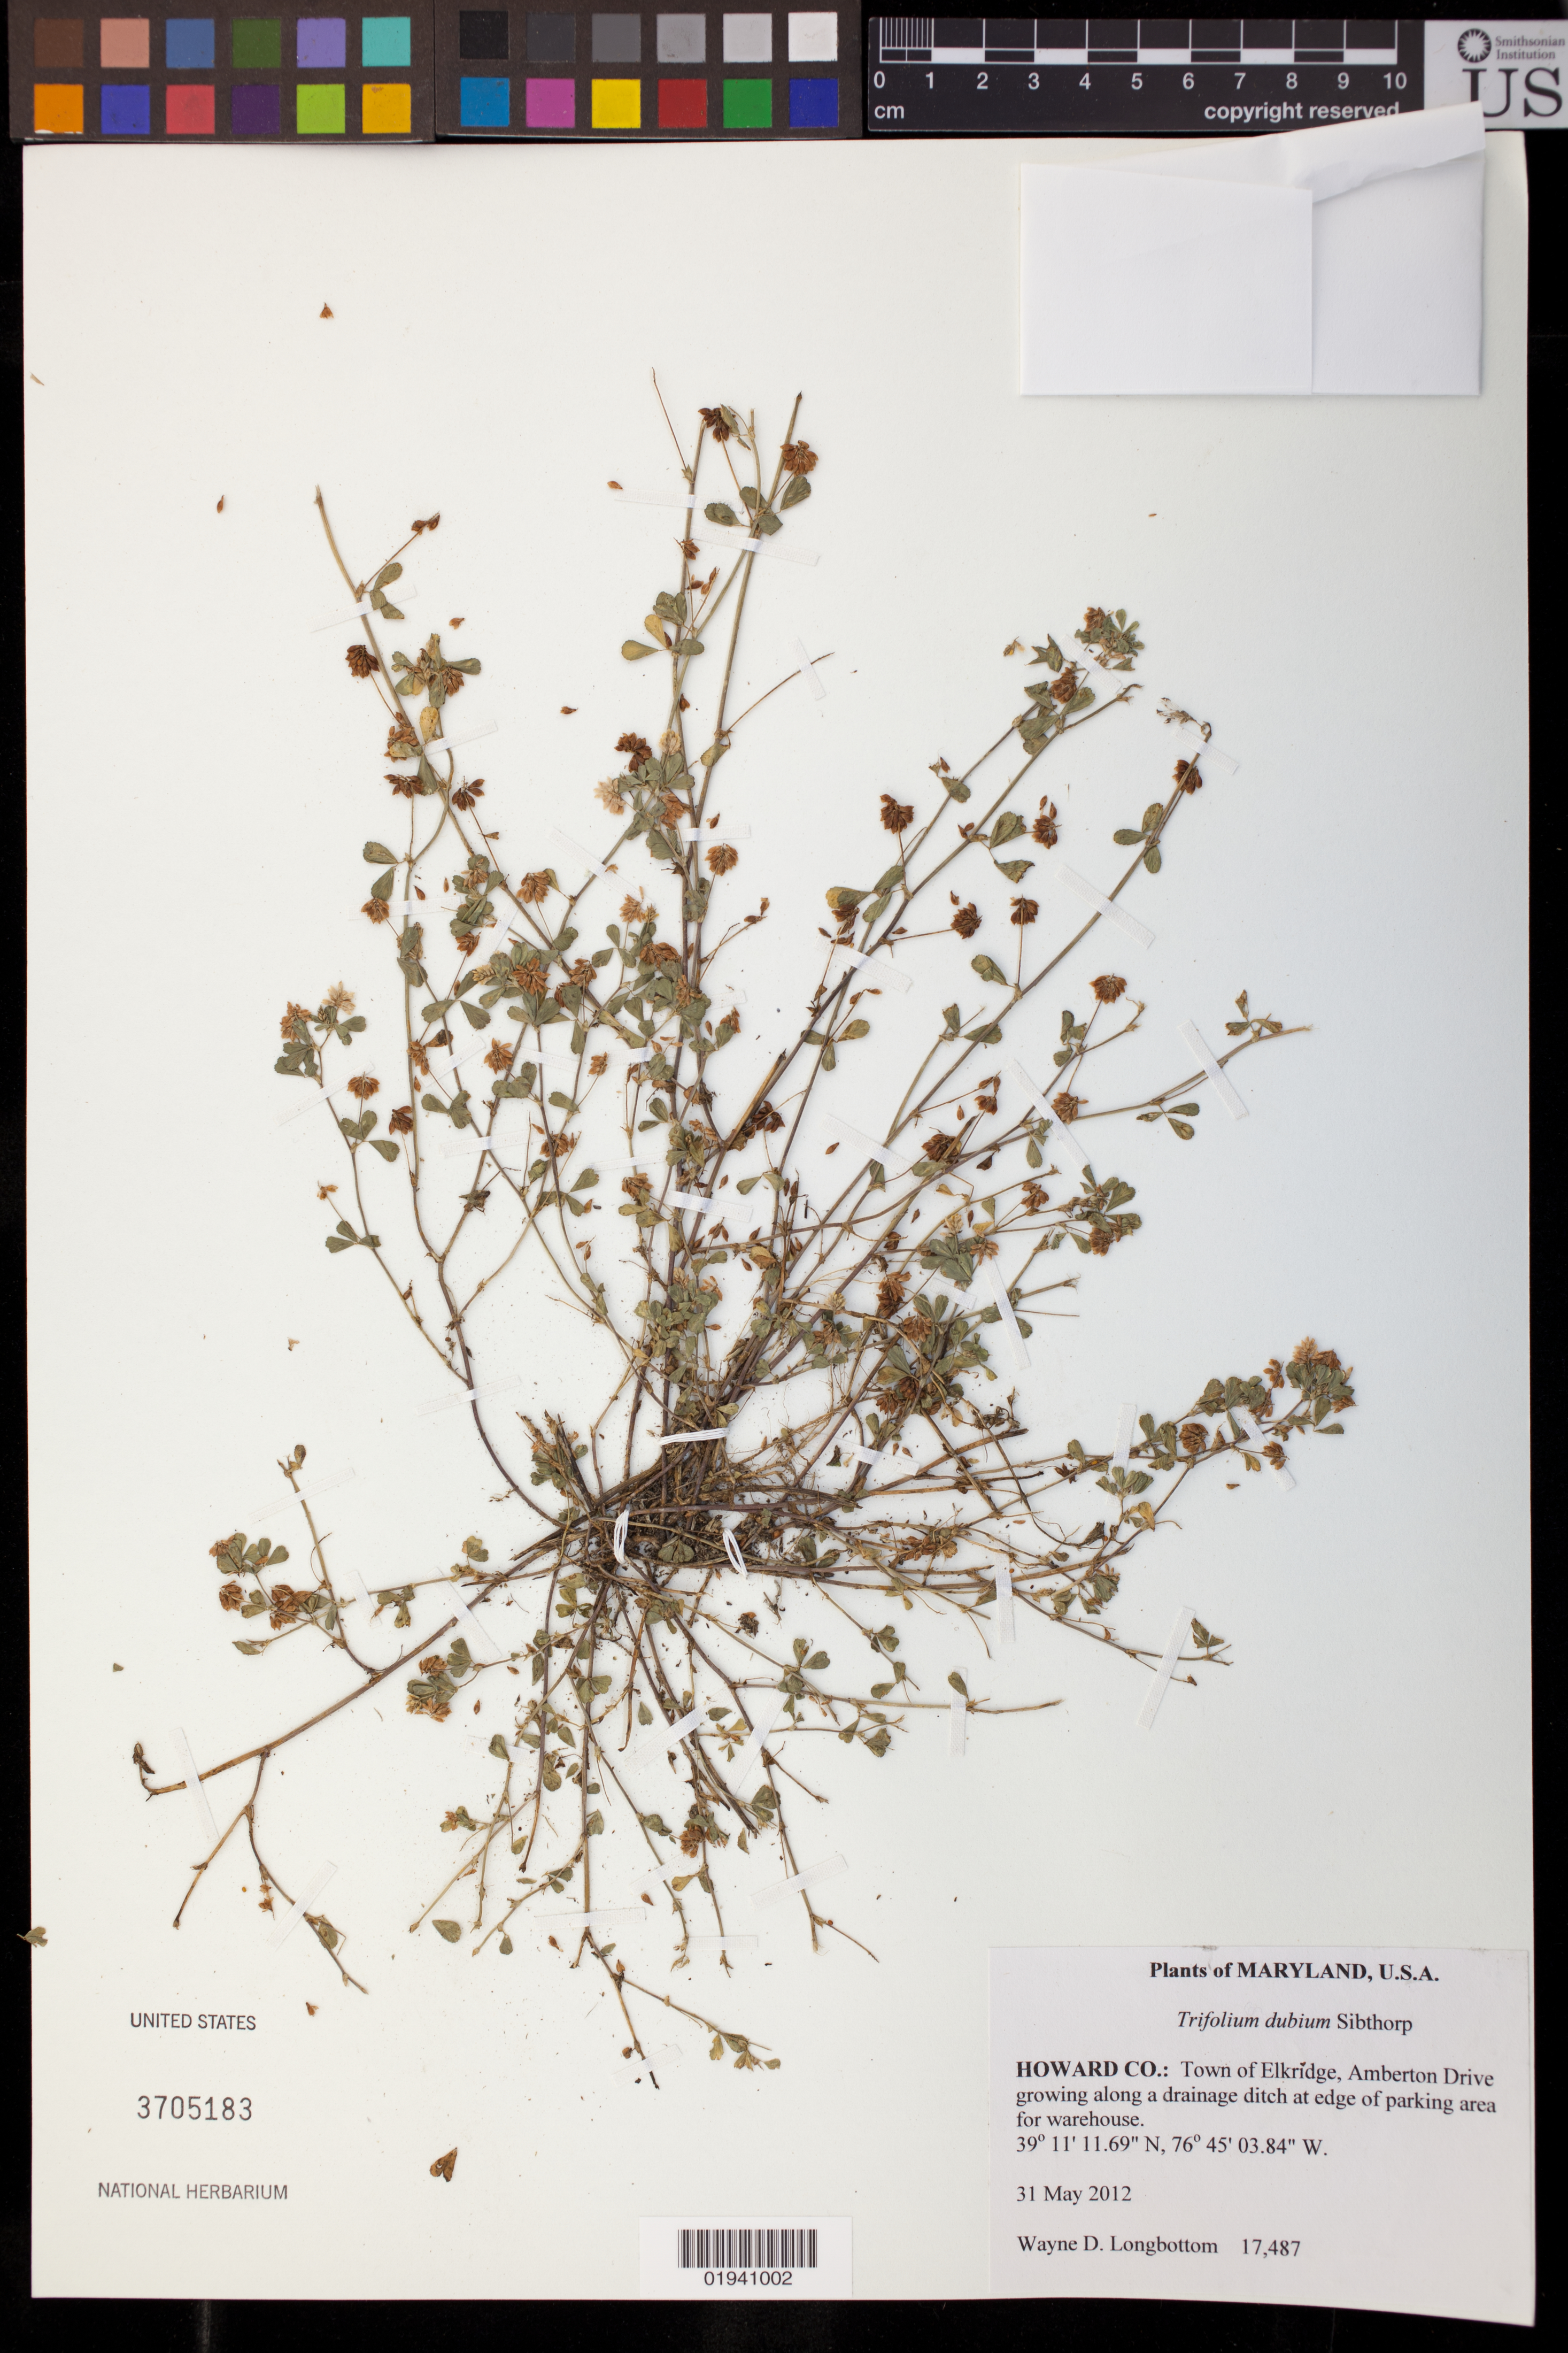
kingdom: Plantae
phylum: Tracheophyta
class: Magnoliopsida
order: Fabales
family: Fabaceae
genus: Trifolium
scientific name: Trifolium dubium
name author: Sibth.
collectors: W. D. Longbottom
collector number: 17487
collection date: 2012-05-31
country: United States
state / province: Maryland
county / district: Howard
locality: Town of Elkridge, Amberton Drive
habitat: growing along a drainage ditch at edge of parking area for warehouse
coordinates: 39 09 20.85 N, 76 47 20.13 W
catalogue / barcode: US 3705183